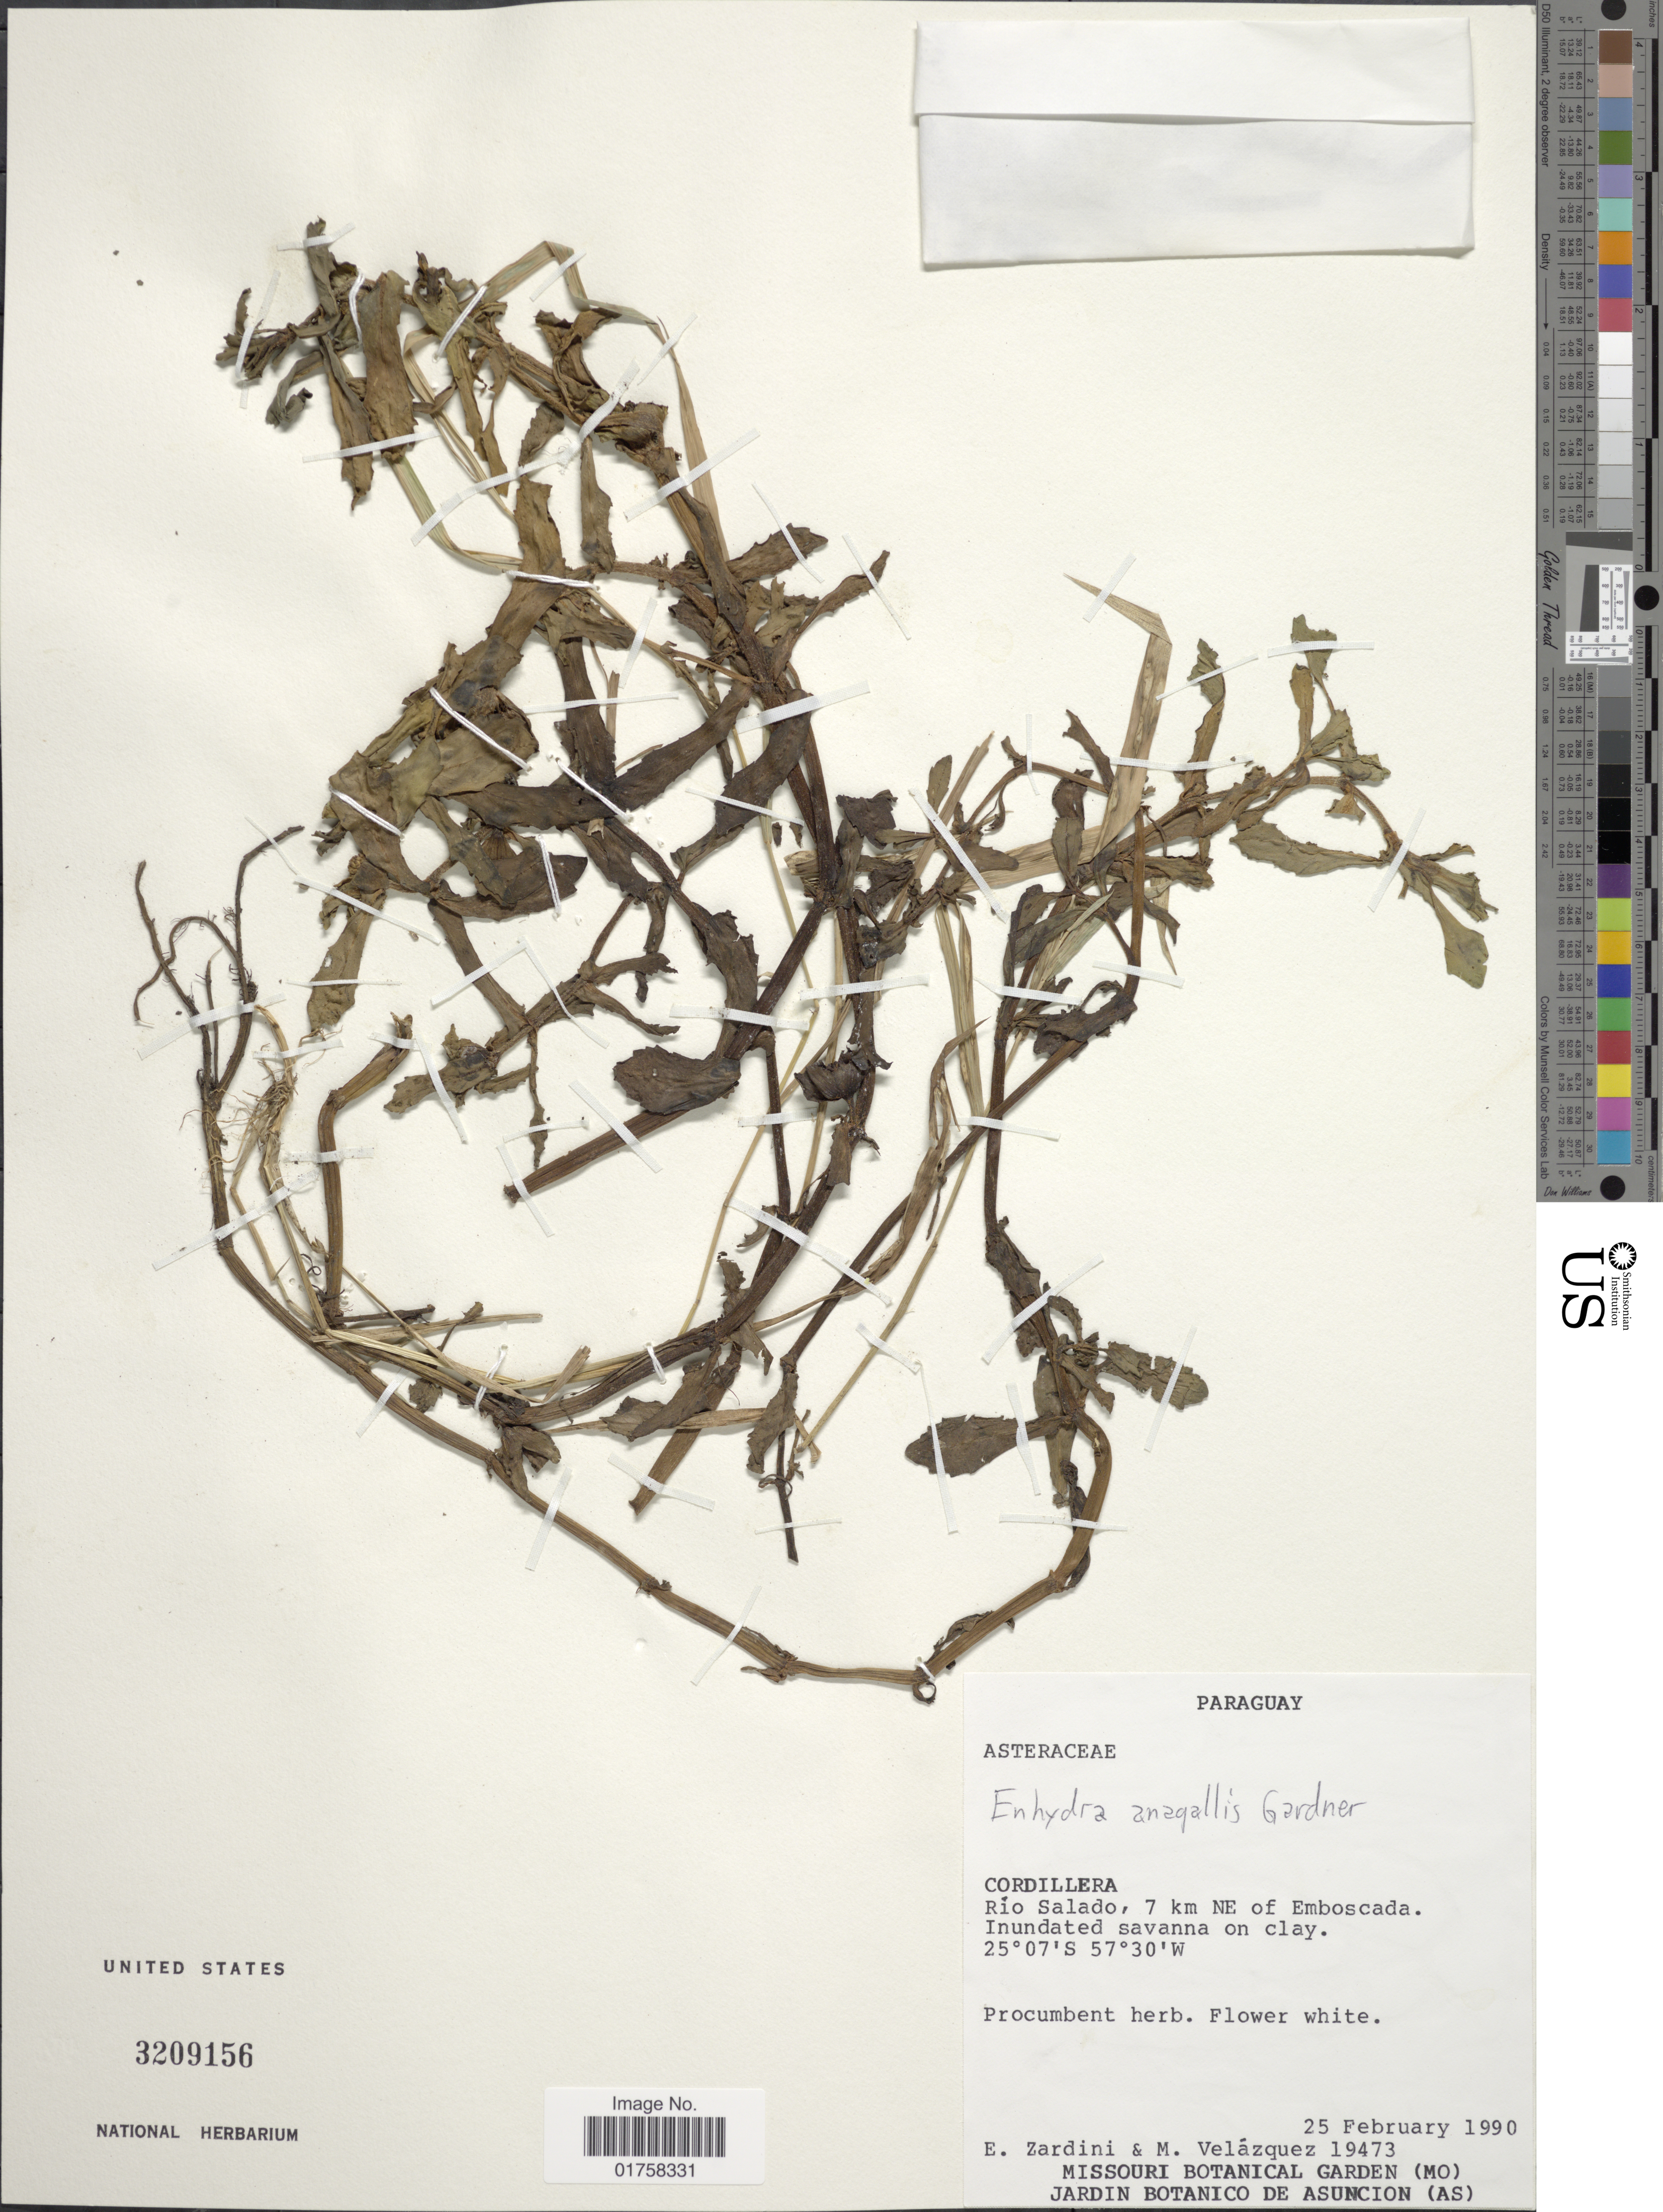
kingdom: Plantae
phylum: Tracheophyta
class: Magnoliopsida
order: Asterales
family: Asteraceae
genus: Enhydra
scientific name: Enhydra fluctuans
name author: Lour.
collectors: E. M. Zardini & M. Velazquez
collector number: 19473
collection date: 1990-02-25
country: Argentina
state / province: Cordoba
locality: Río Salado, 7 km NE of Emboscada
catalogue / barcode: US 3209156